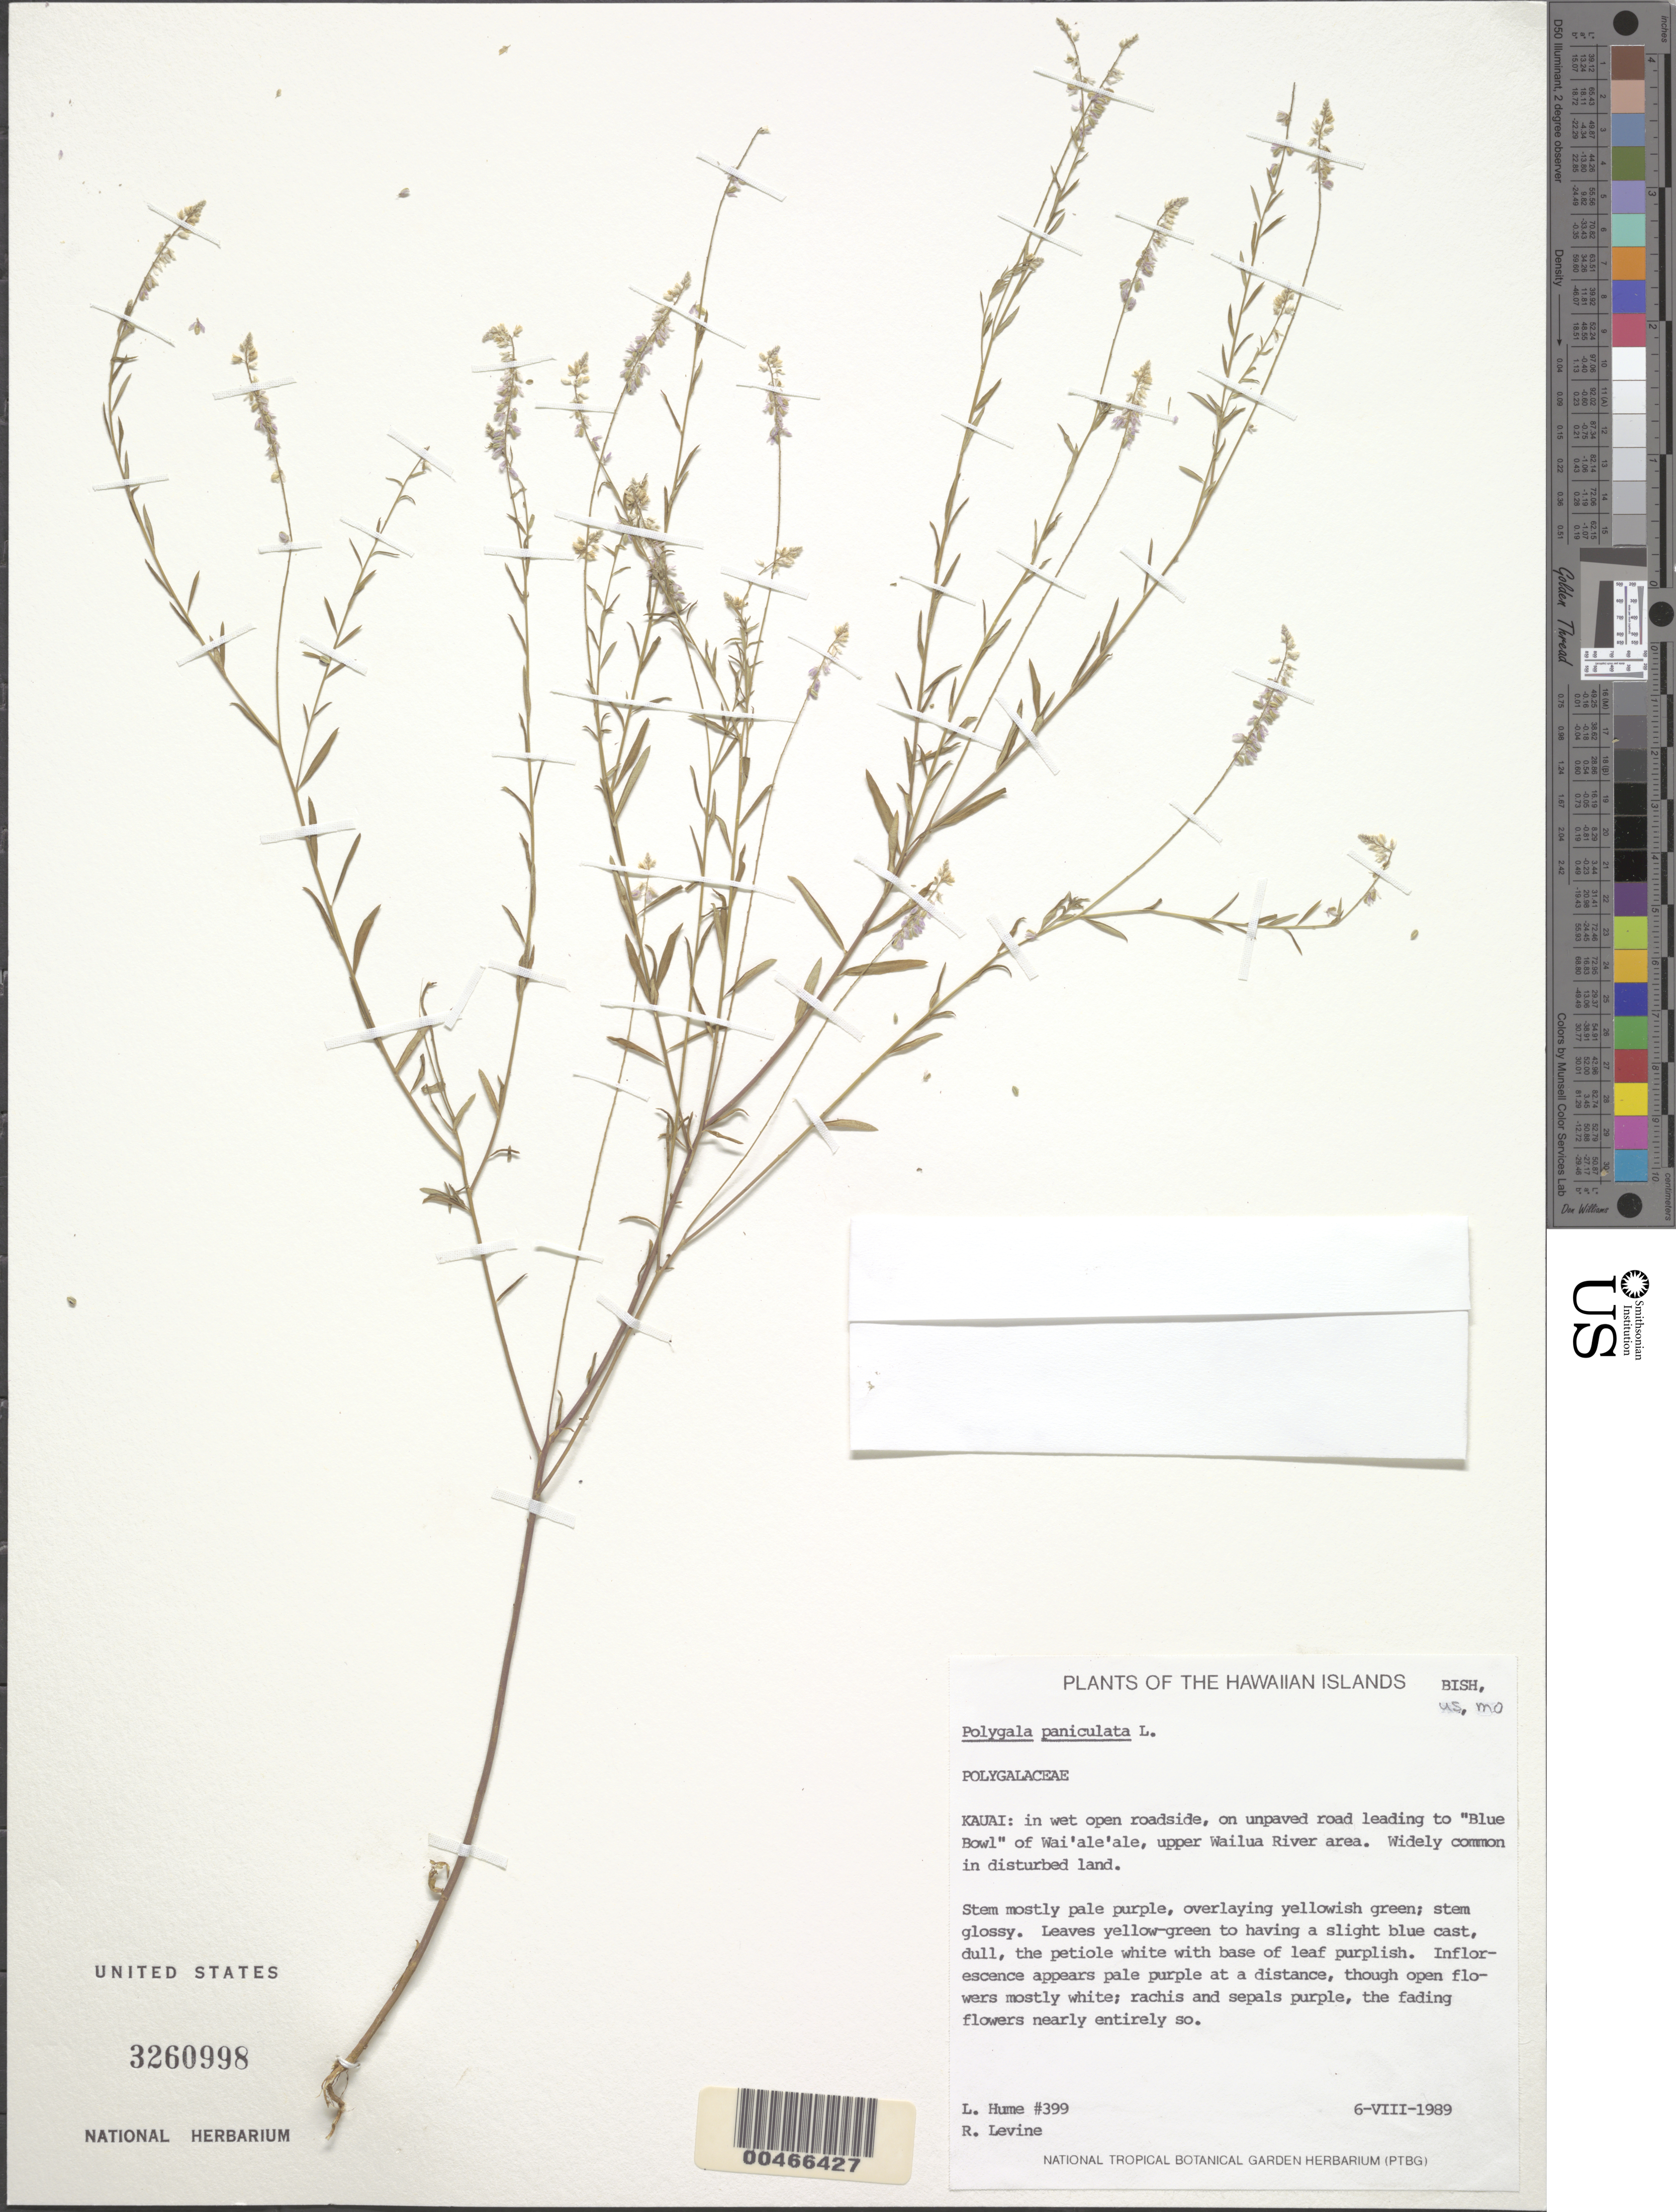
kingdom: Plantae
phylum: Tracheophyta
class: Magnoliopsida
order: Fabales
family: Polygalaceae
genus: Polygala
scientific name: Polygala paniculata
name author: L.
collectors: L. Hume & R. Levine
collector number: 399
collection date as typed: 6 Aug 1989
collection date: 1989-08-06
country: United States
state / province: Hawaii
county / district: Kauai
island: Kaua'i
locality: on unpaved road leading to Blue Bowl of Wai'ale'ale, upper Wailua River area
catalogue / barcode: US 3260998